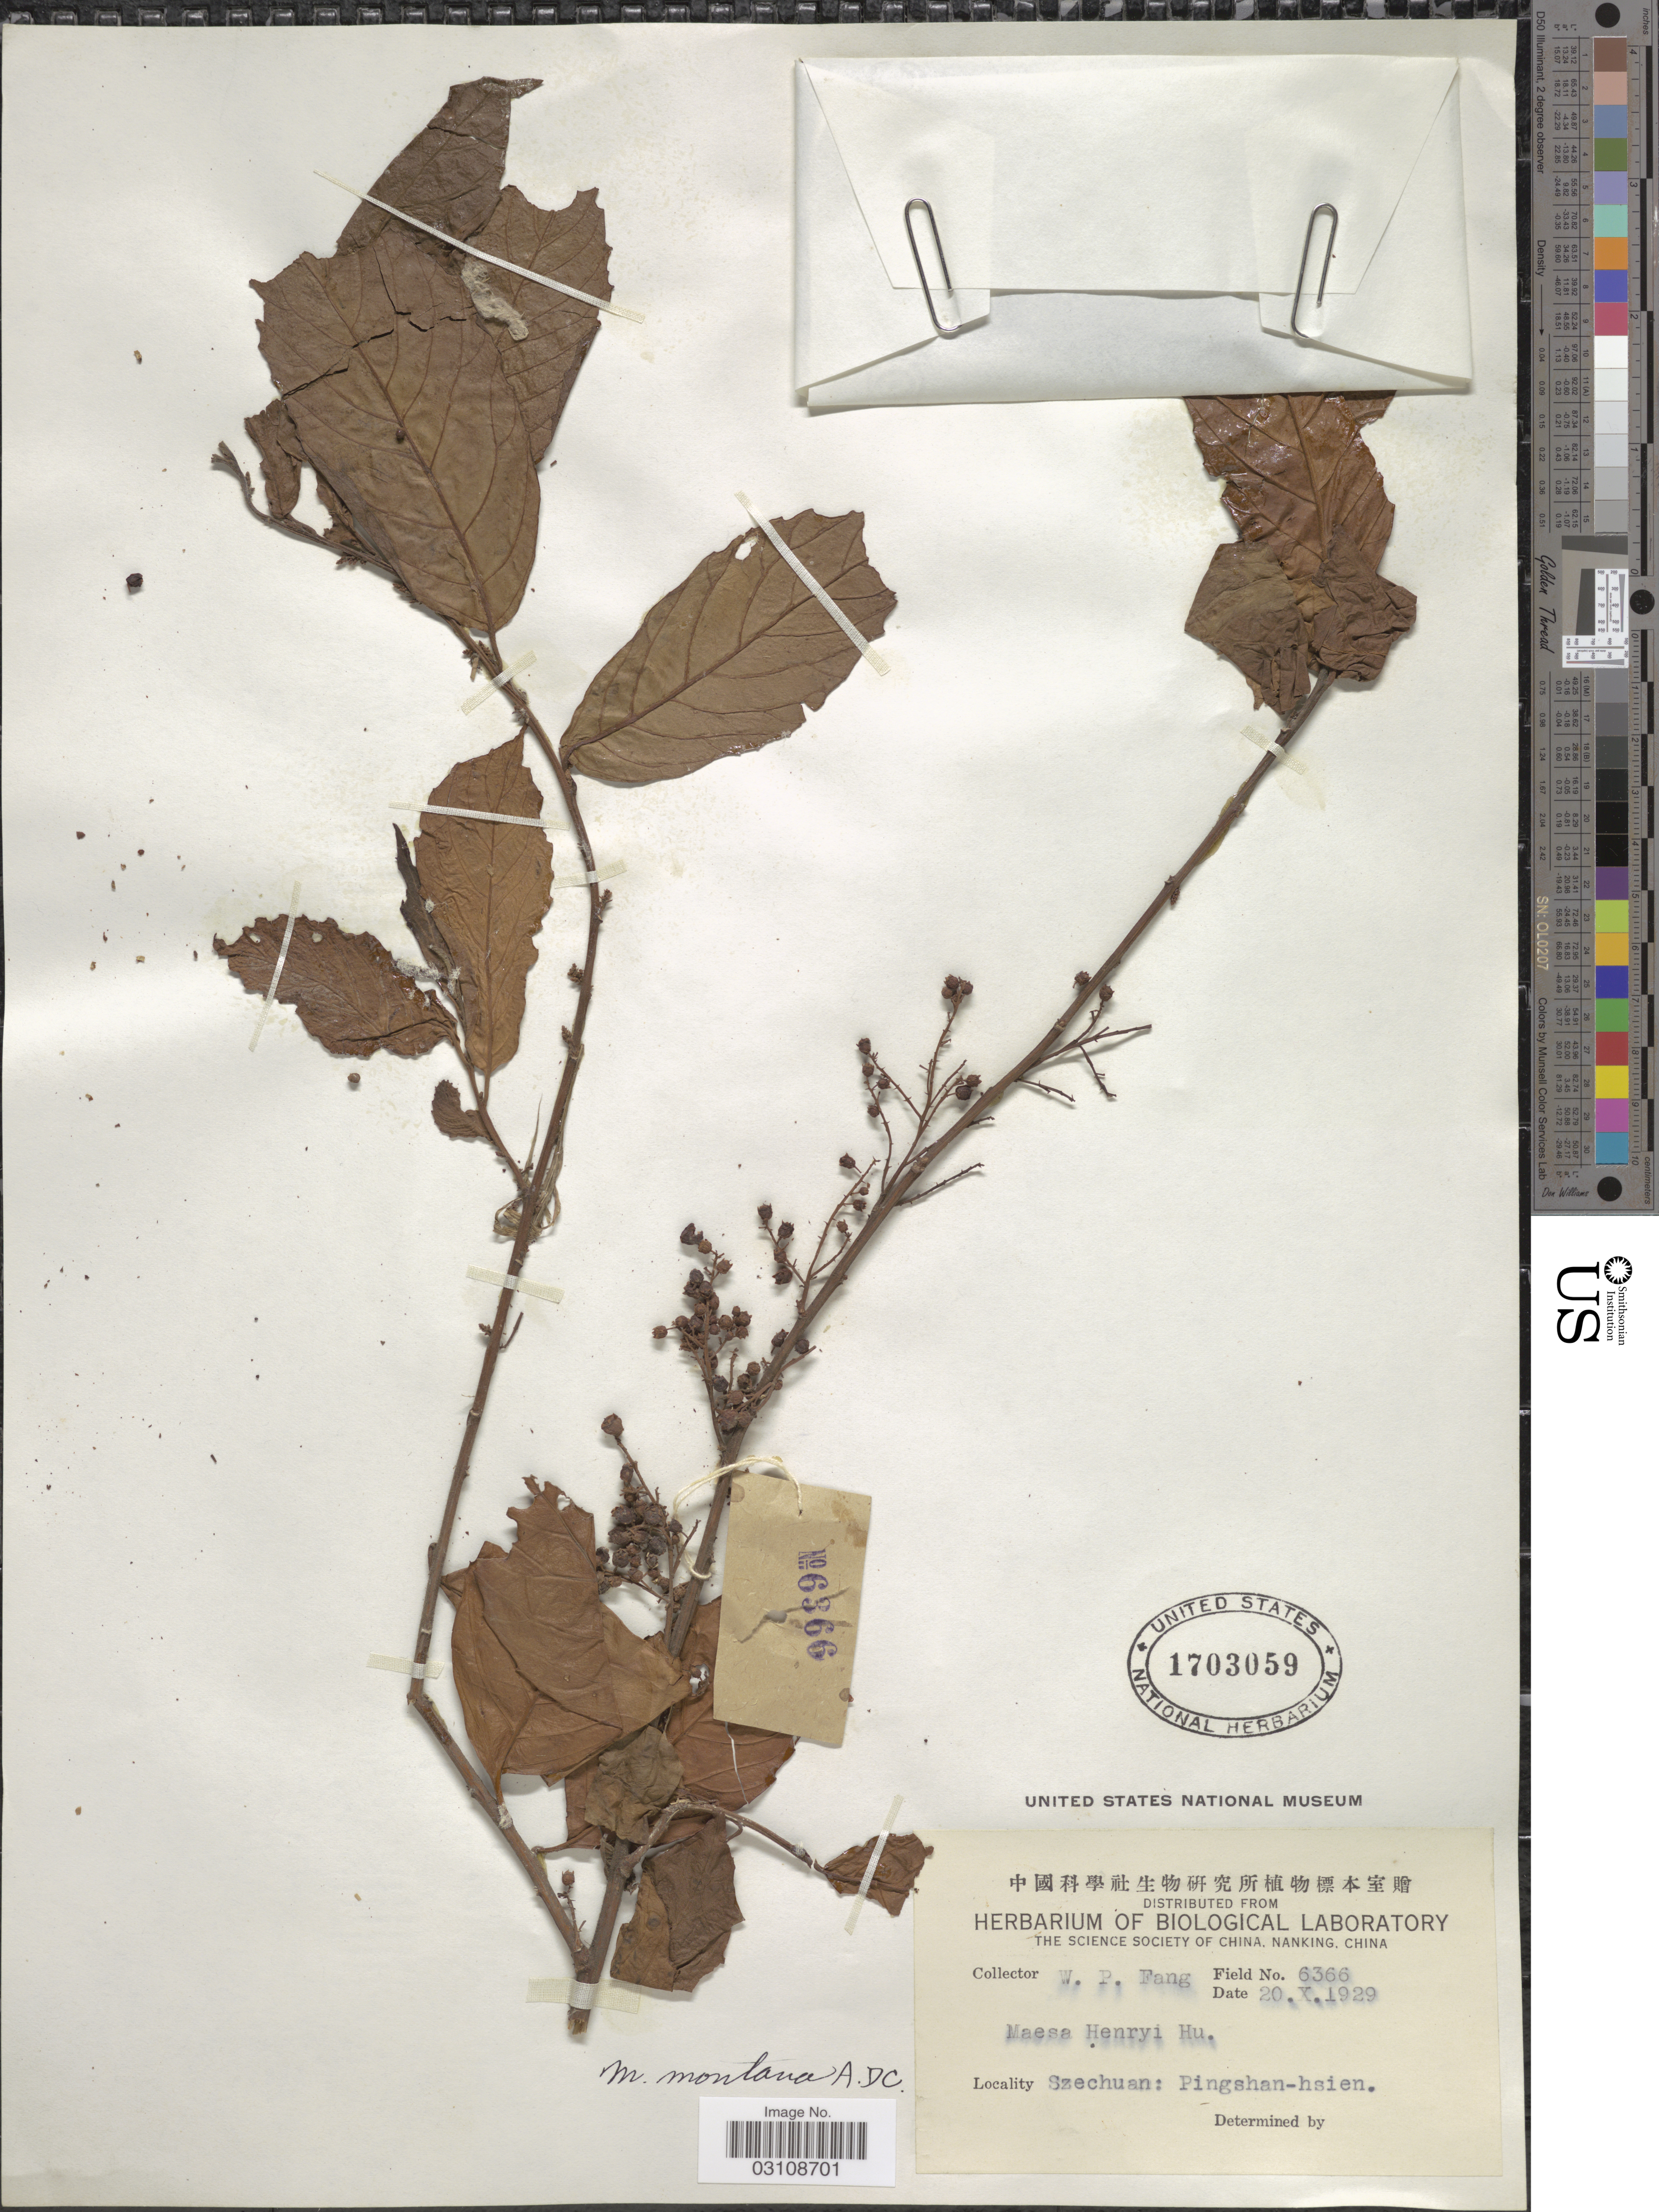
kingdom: Plantae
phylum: Tracheophyta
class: Magnoliopsida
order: Ericales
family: Primulaceae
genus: Maesa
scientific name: Maesa montana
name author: A. DC.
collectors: W. P. Fang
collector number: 6366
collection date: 1929-10-20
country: China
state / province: Sichuan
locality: Szechuan: Pingshan-hsien.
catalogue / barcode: US 1703059